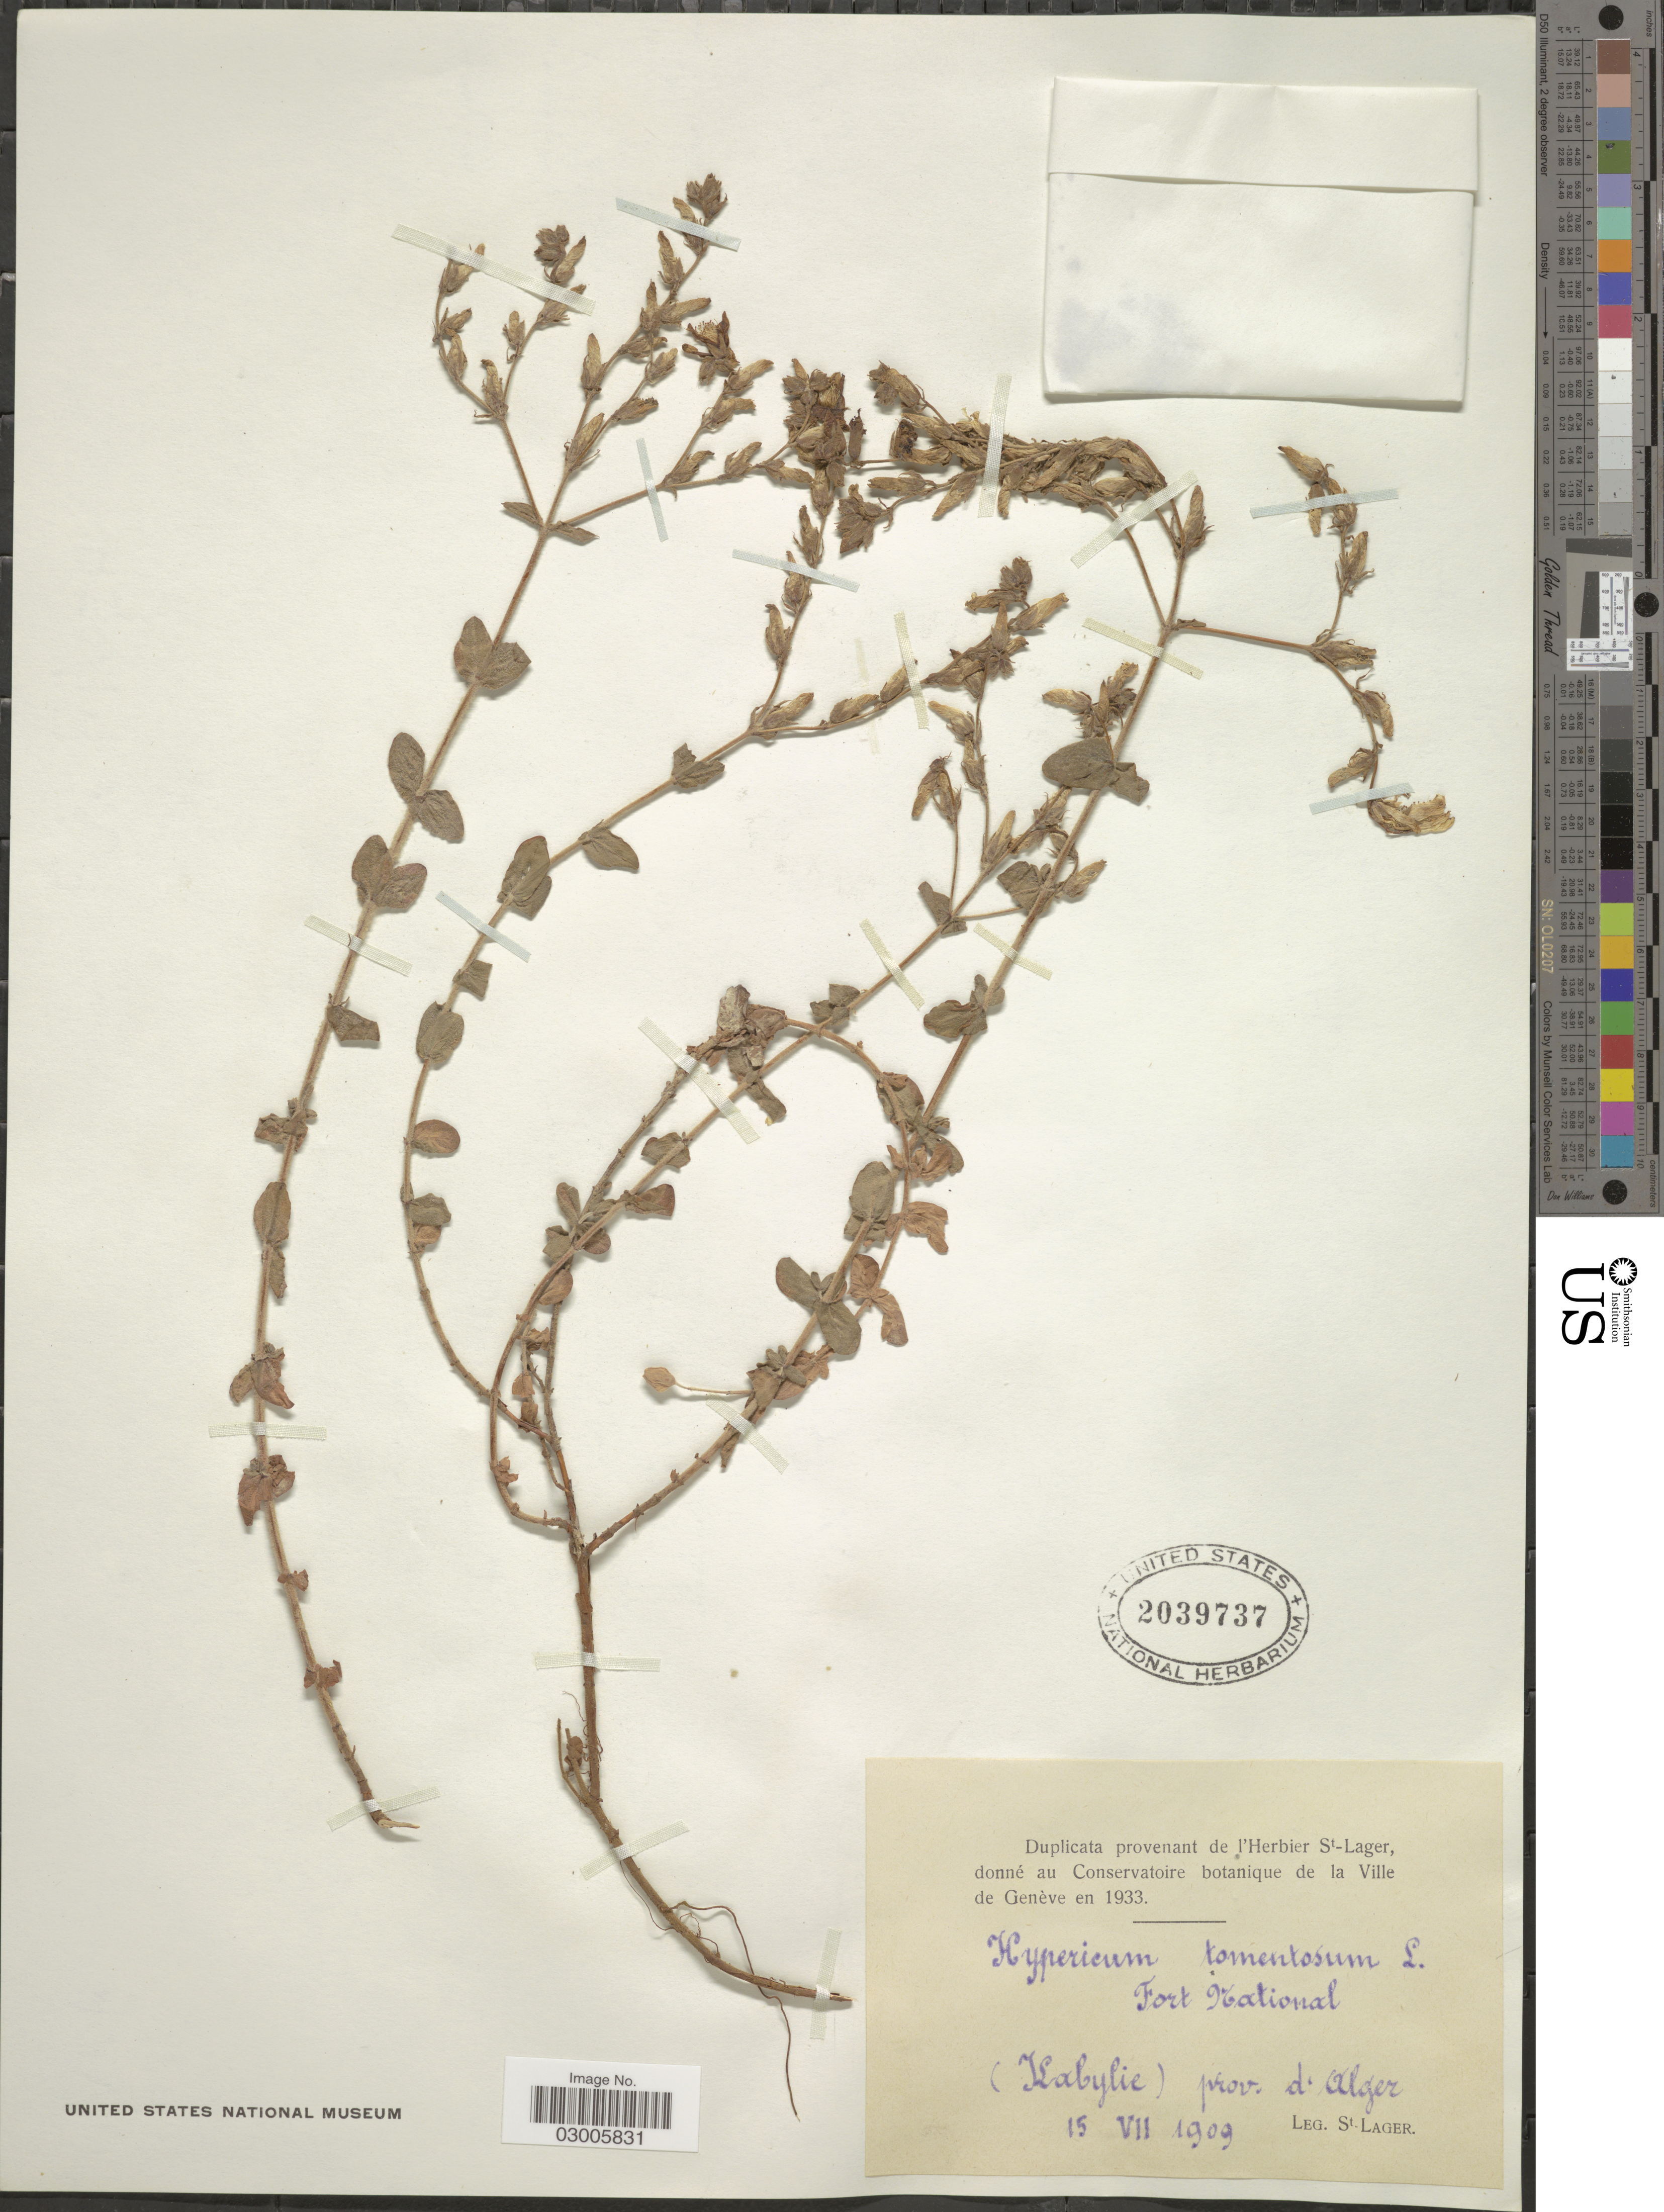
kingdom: Plantae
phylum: Tracheophyta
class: Magnoliopsida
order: Malpighiales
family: Hypericaceae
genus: Hypericum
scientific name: Hypericum tomentosum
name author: L.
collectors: -. St. Lager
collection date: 1909-07-15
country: Algeria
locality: Fort National. (Kabylie) prov. d'Alger.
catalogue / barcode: US 2039737